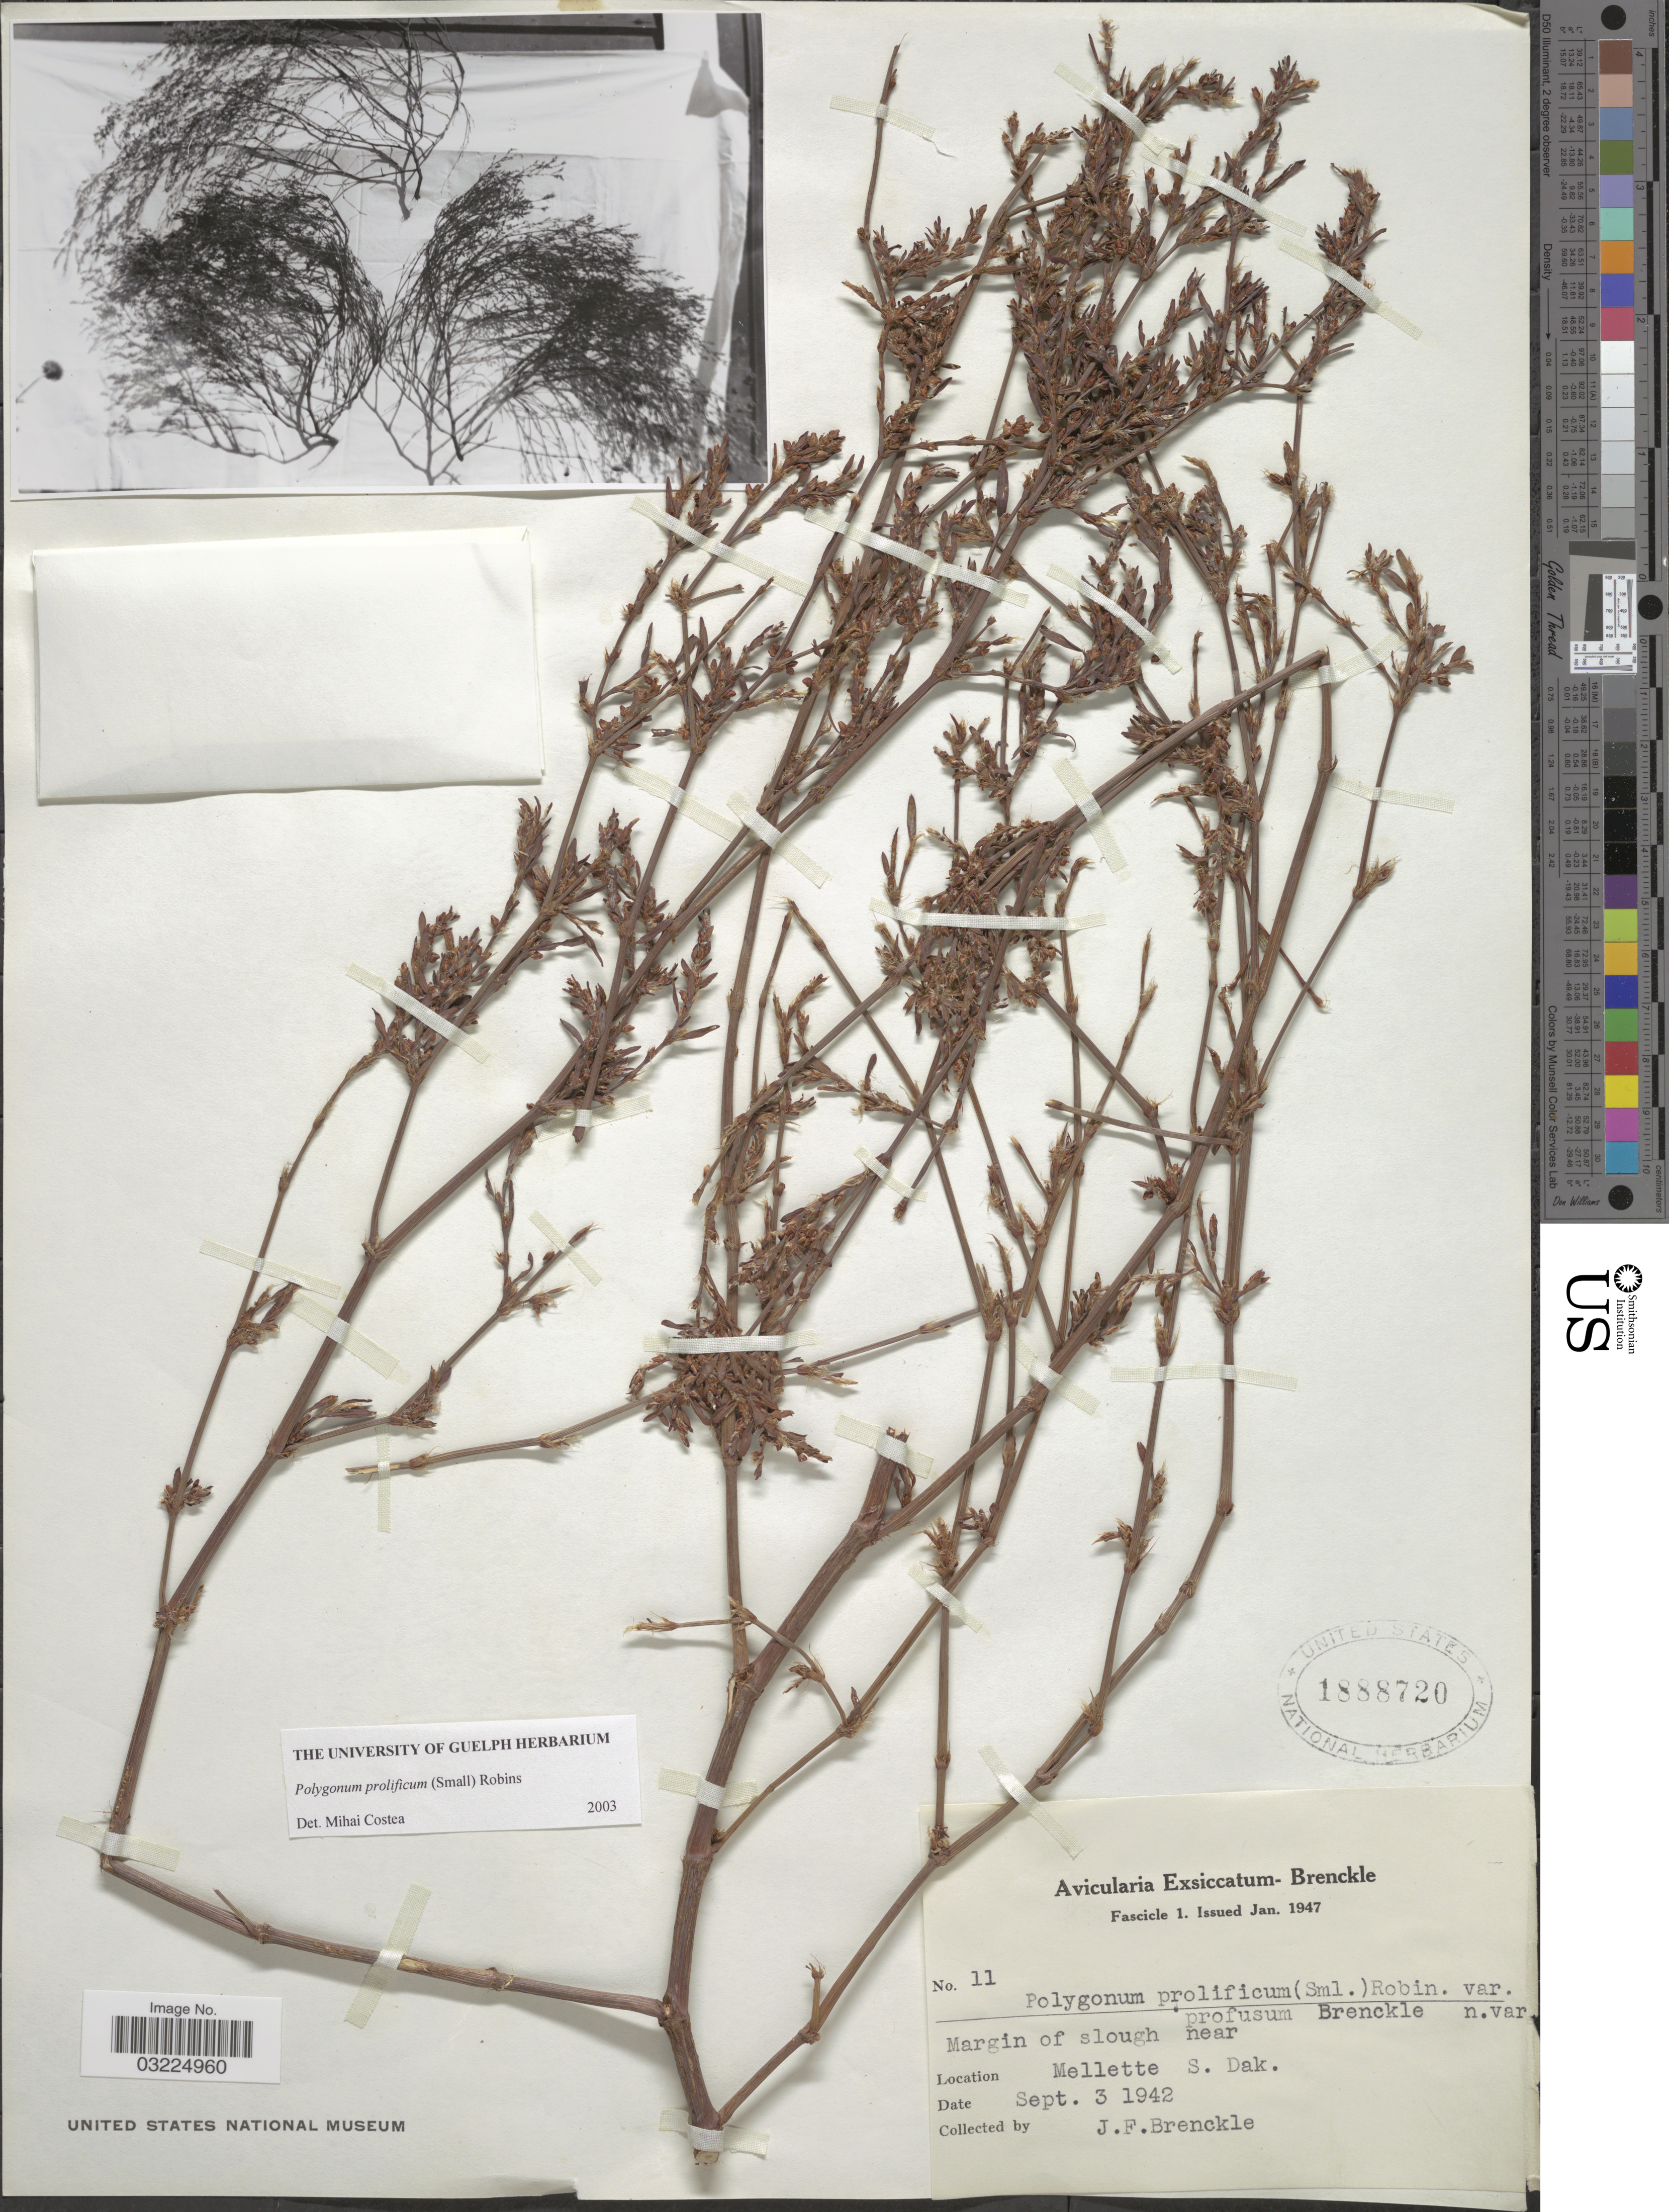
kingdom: Plantae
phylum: Tracheophyta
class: Magnoliopsida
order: Caryophyllales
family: Polygonaceae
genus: Polygonum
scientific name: Polygonum prolificum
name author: (Small) B.L. Rob.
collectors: J. Brenckle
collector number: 11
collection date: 1942-09-03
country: United States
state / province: South Dakota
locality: Margin of slough near Mellette.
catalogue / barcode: US 1888720